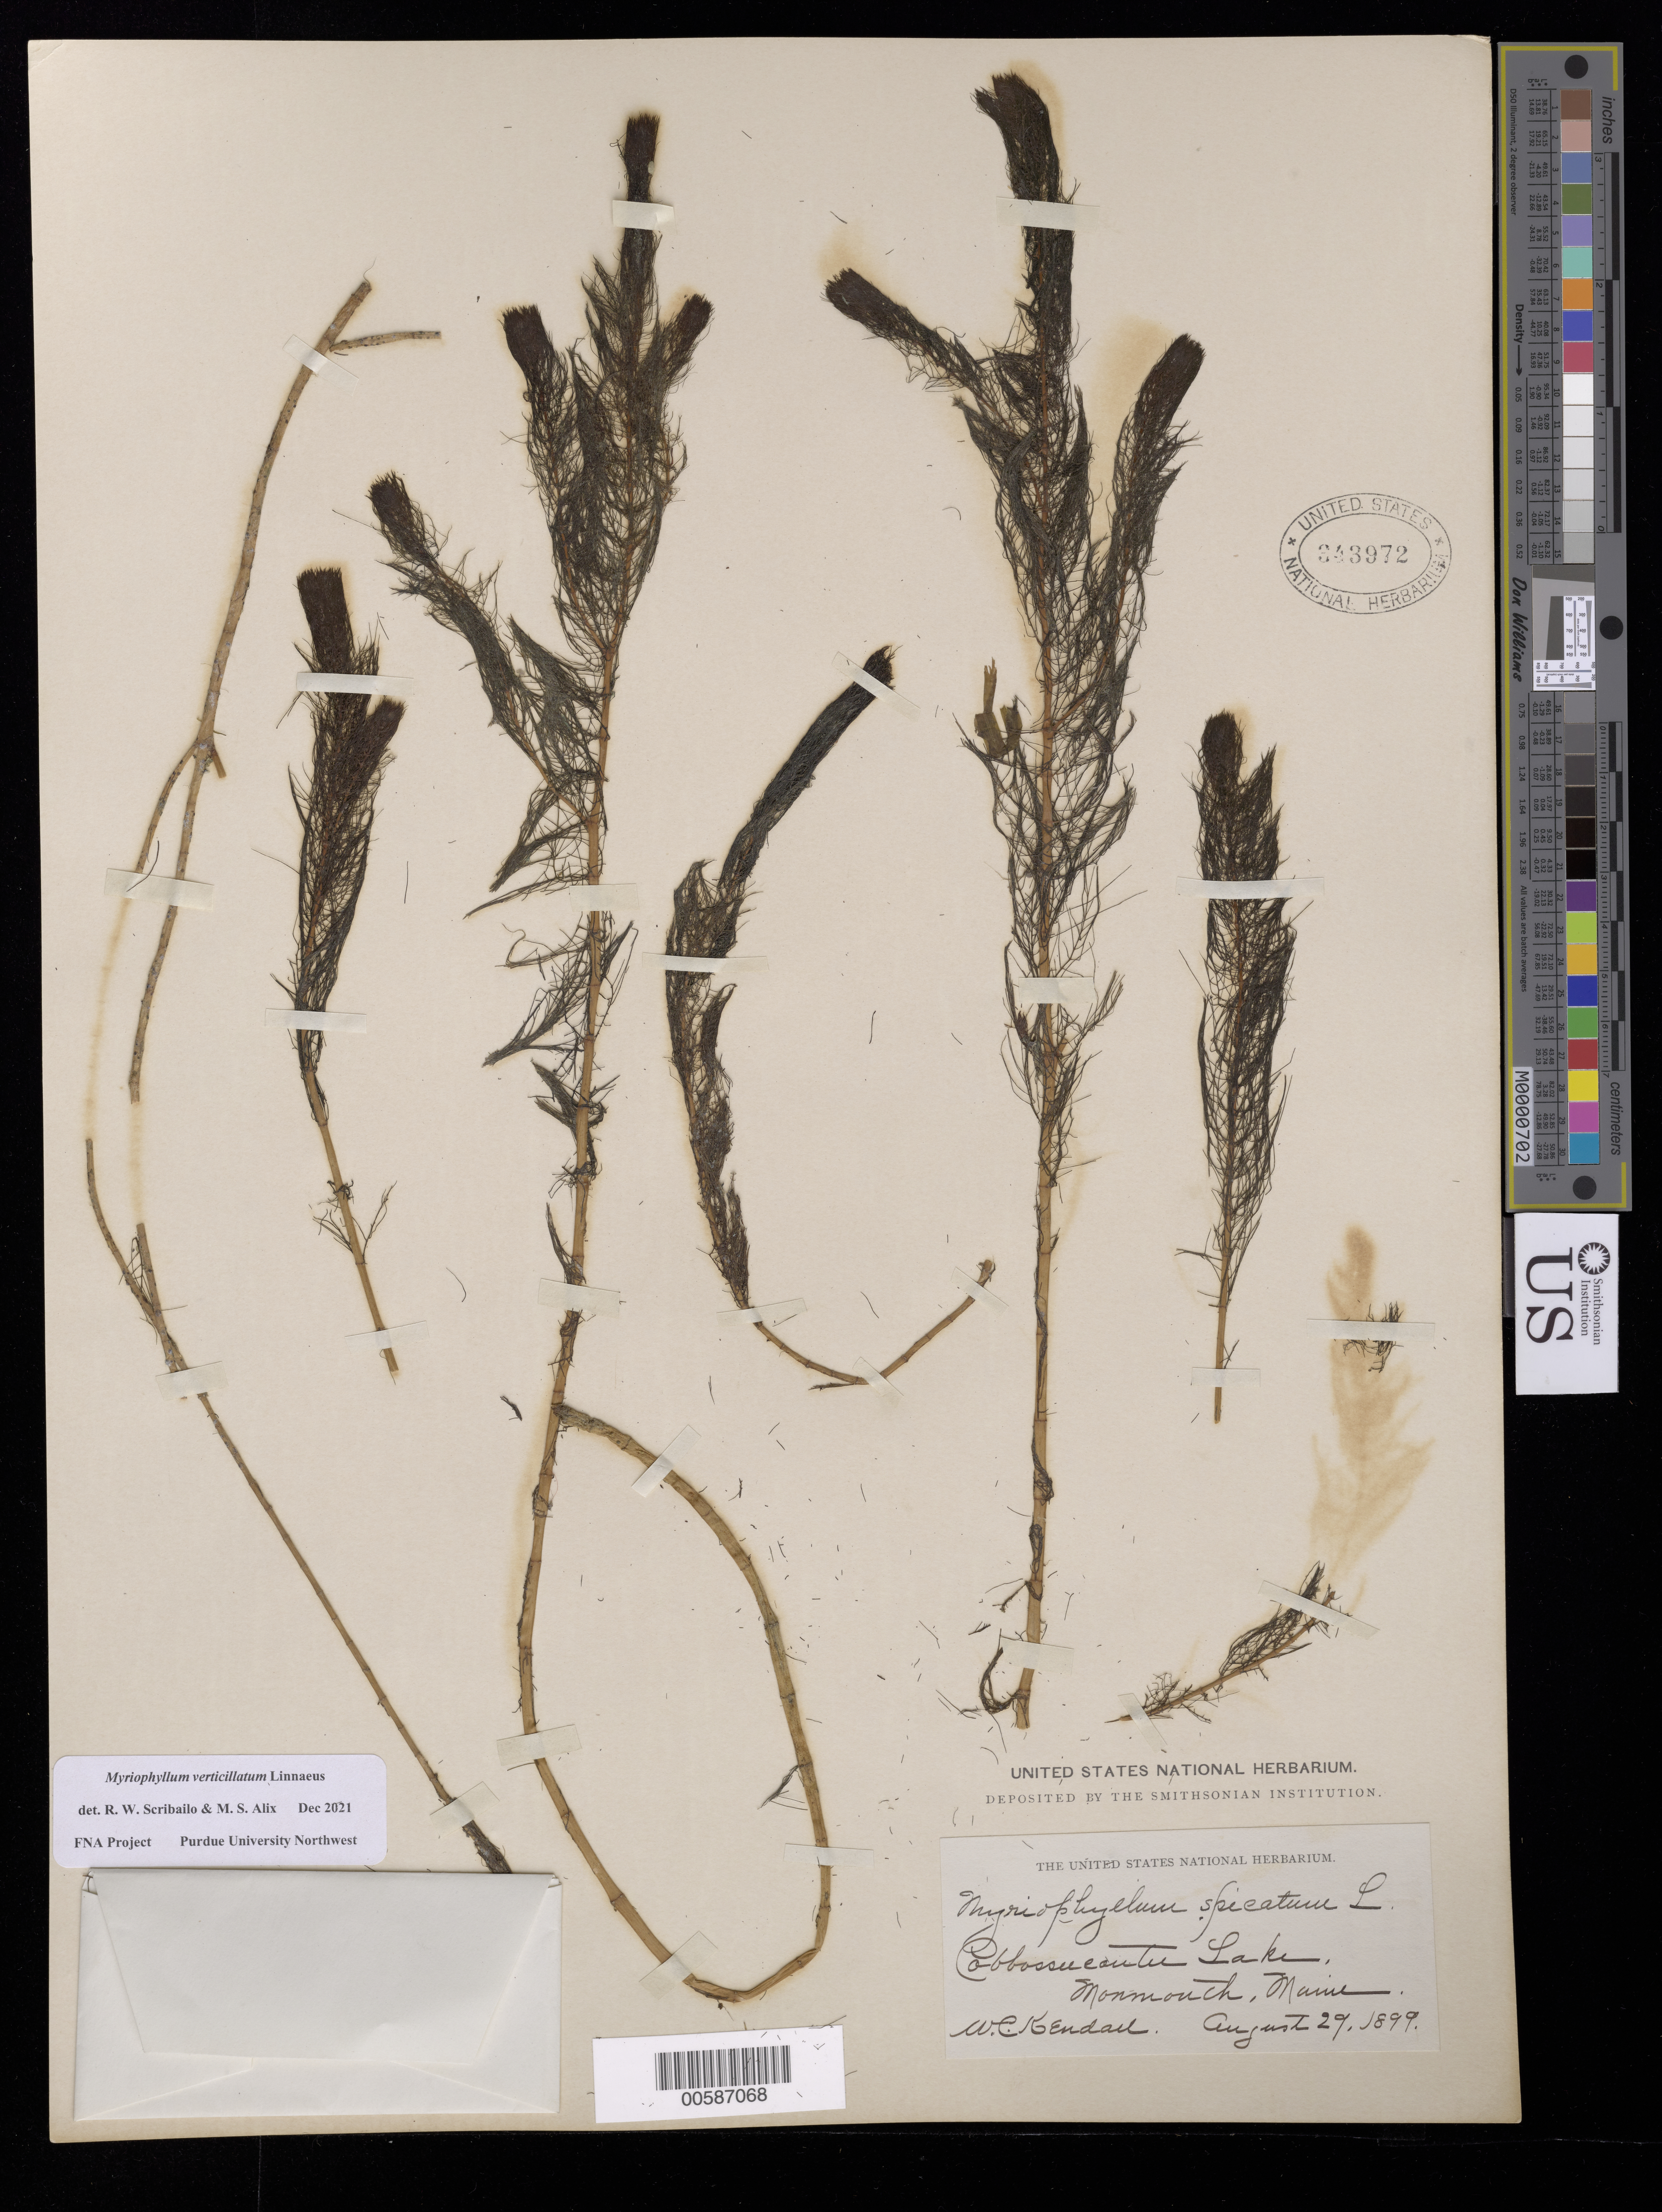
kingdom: Plantae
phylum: Tracheophyta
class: Magnoliopsida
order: Saxifragales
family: Haloragaceae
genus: Myriophyllum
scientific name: Myriophyllum verticillatum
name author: L.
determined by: Scribailo, R. W.; Alix, M. S.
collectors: W. Kendall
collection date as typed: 31 Aug 1899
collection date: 1899-08-31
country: United States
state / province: Maine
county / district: Kennebec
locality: Cobbossucontu Lake, Monmouth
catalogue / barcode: US 343972